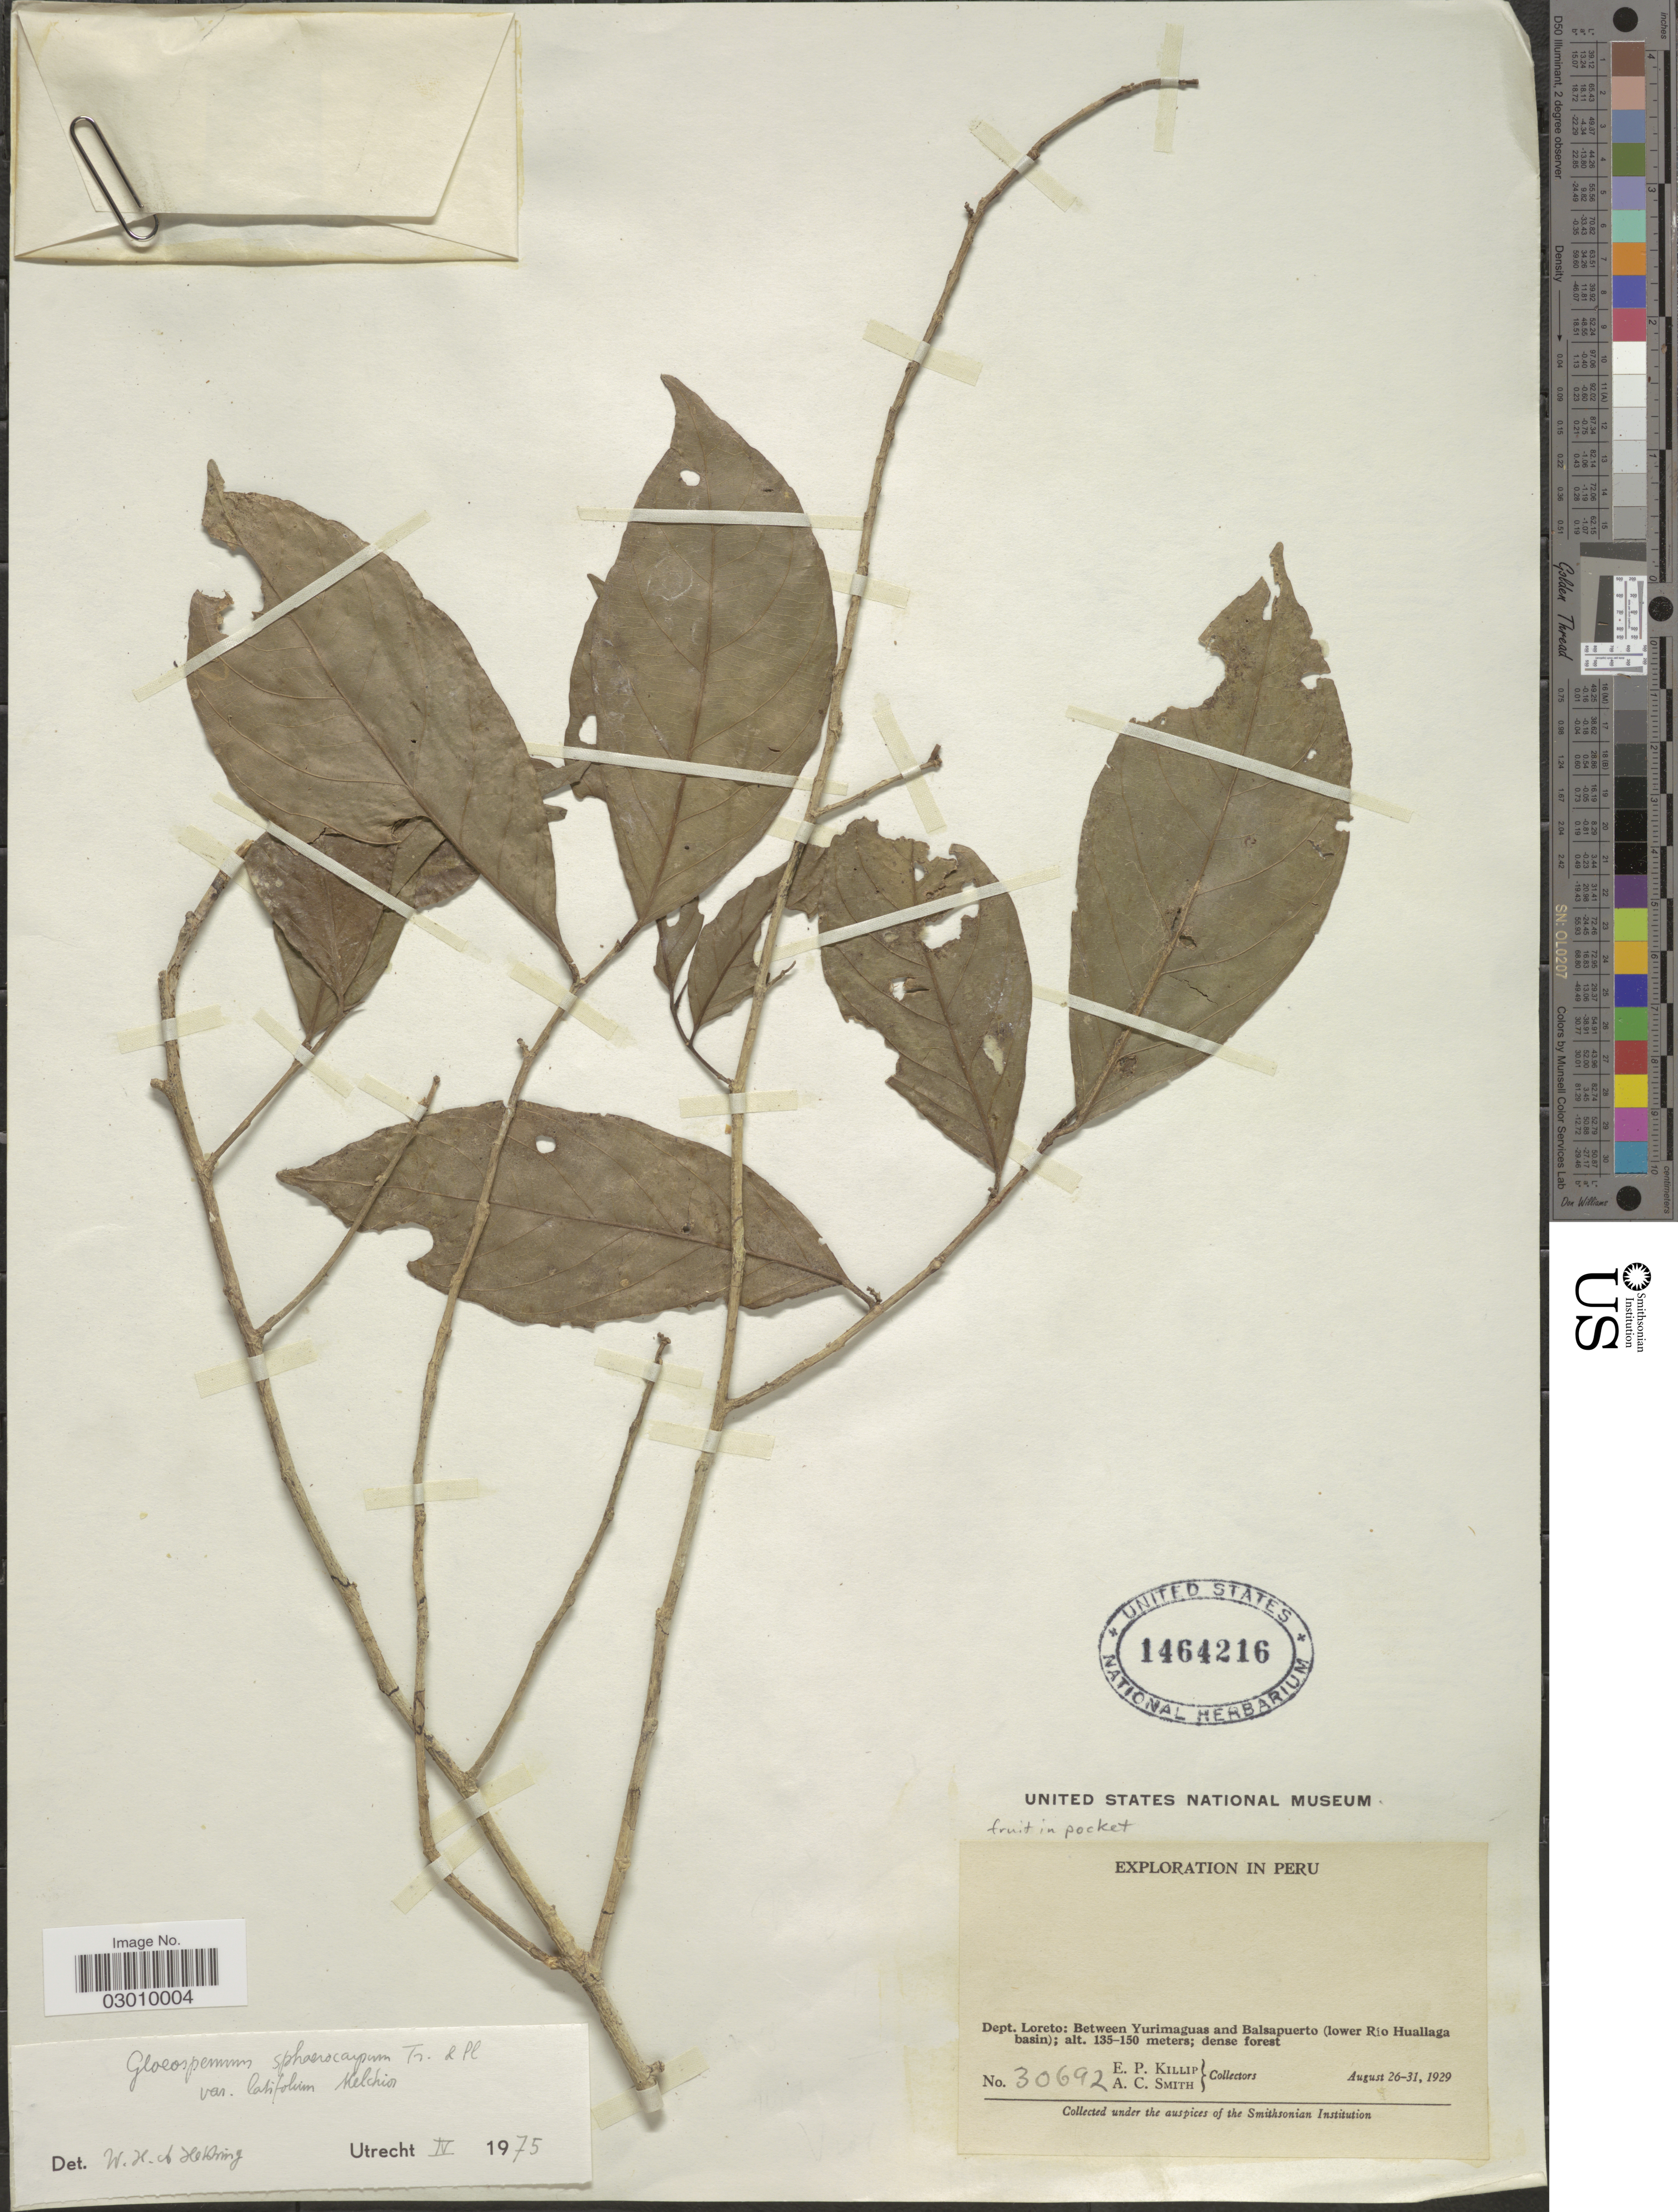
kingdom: Plantae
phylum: Tracheophyta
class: Magnoliopsida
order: Malpighiales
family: Violaceae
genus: Gloeospermum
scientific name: Gloeospermum sphaerocarpum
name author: Triana & Planch.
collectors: E. P. Killip & A. C. Smith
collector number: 30692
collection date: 1929-08-26/1929-08-31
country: Peru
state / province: Loreto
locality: Dept. Loreto: Between Yurimaguas and Balsapuerto (lower Río Huallaga basin).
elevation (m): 135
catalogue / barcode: US 1464216